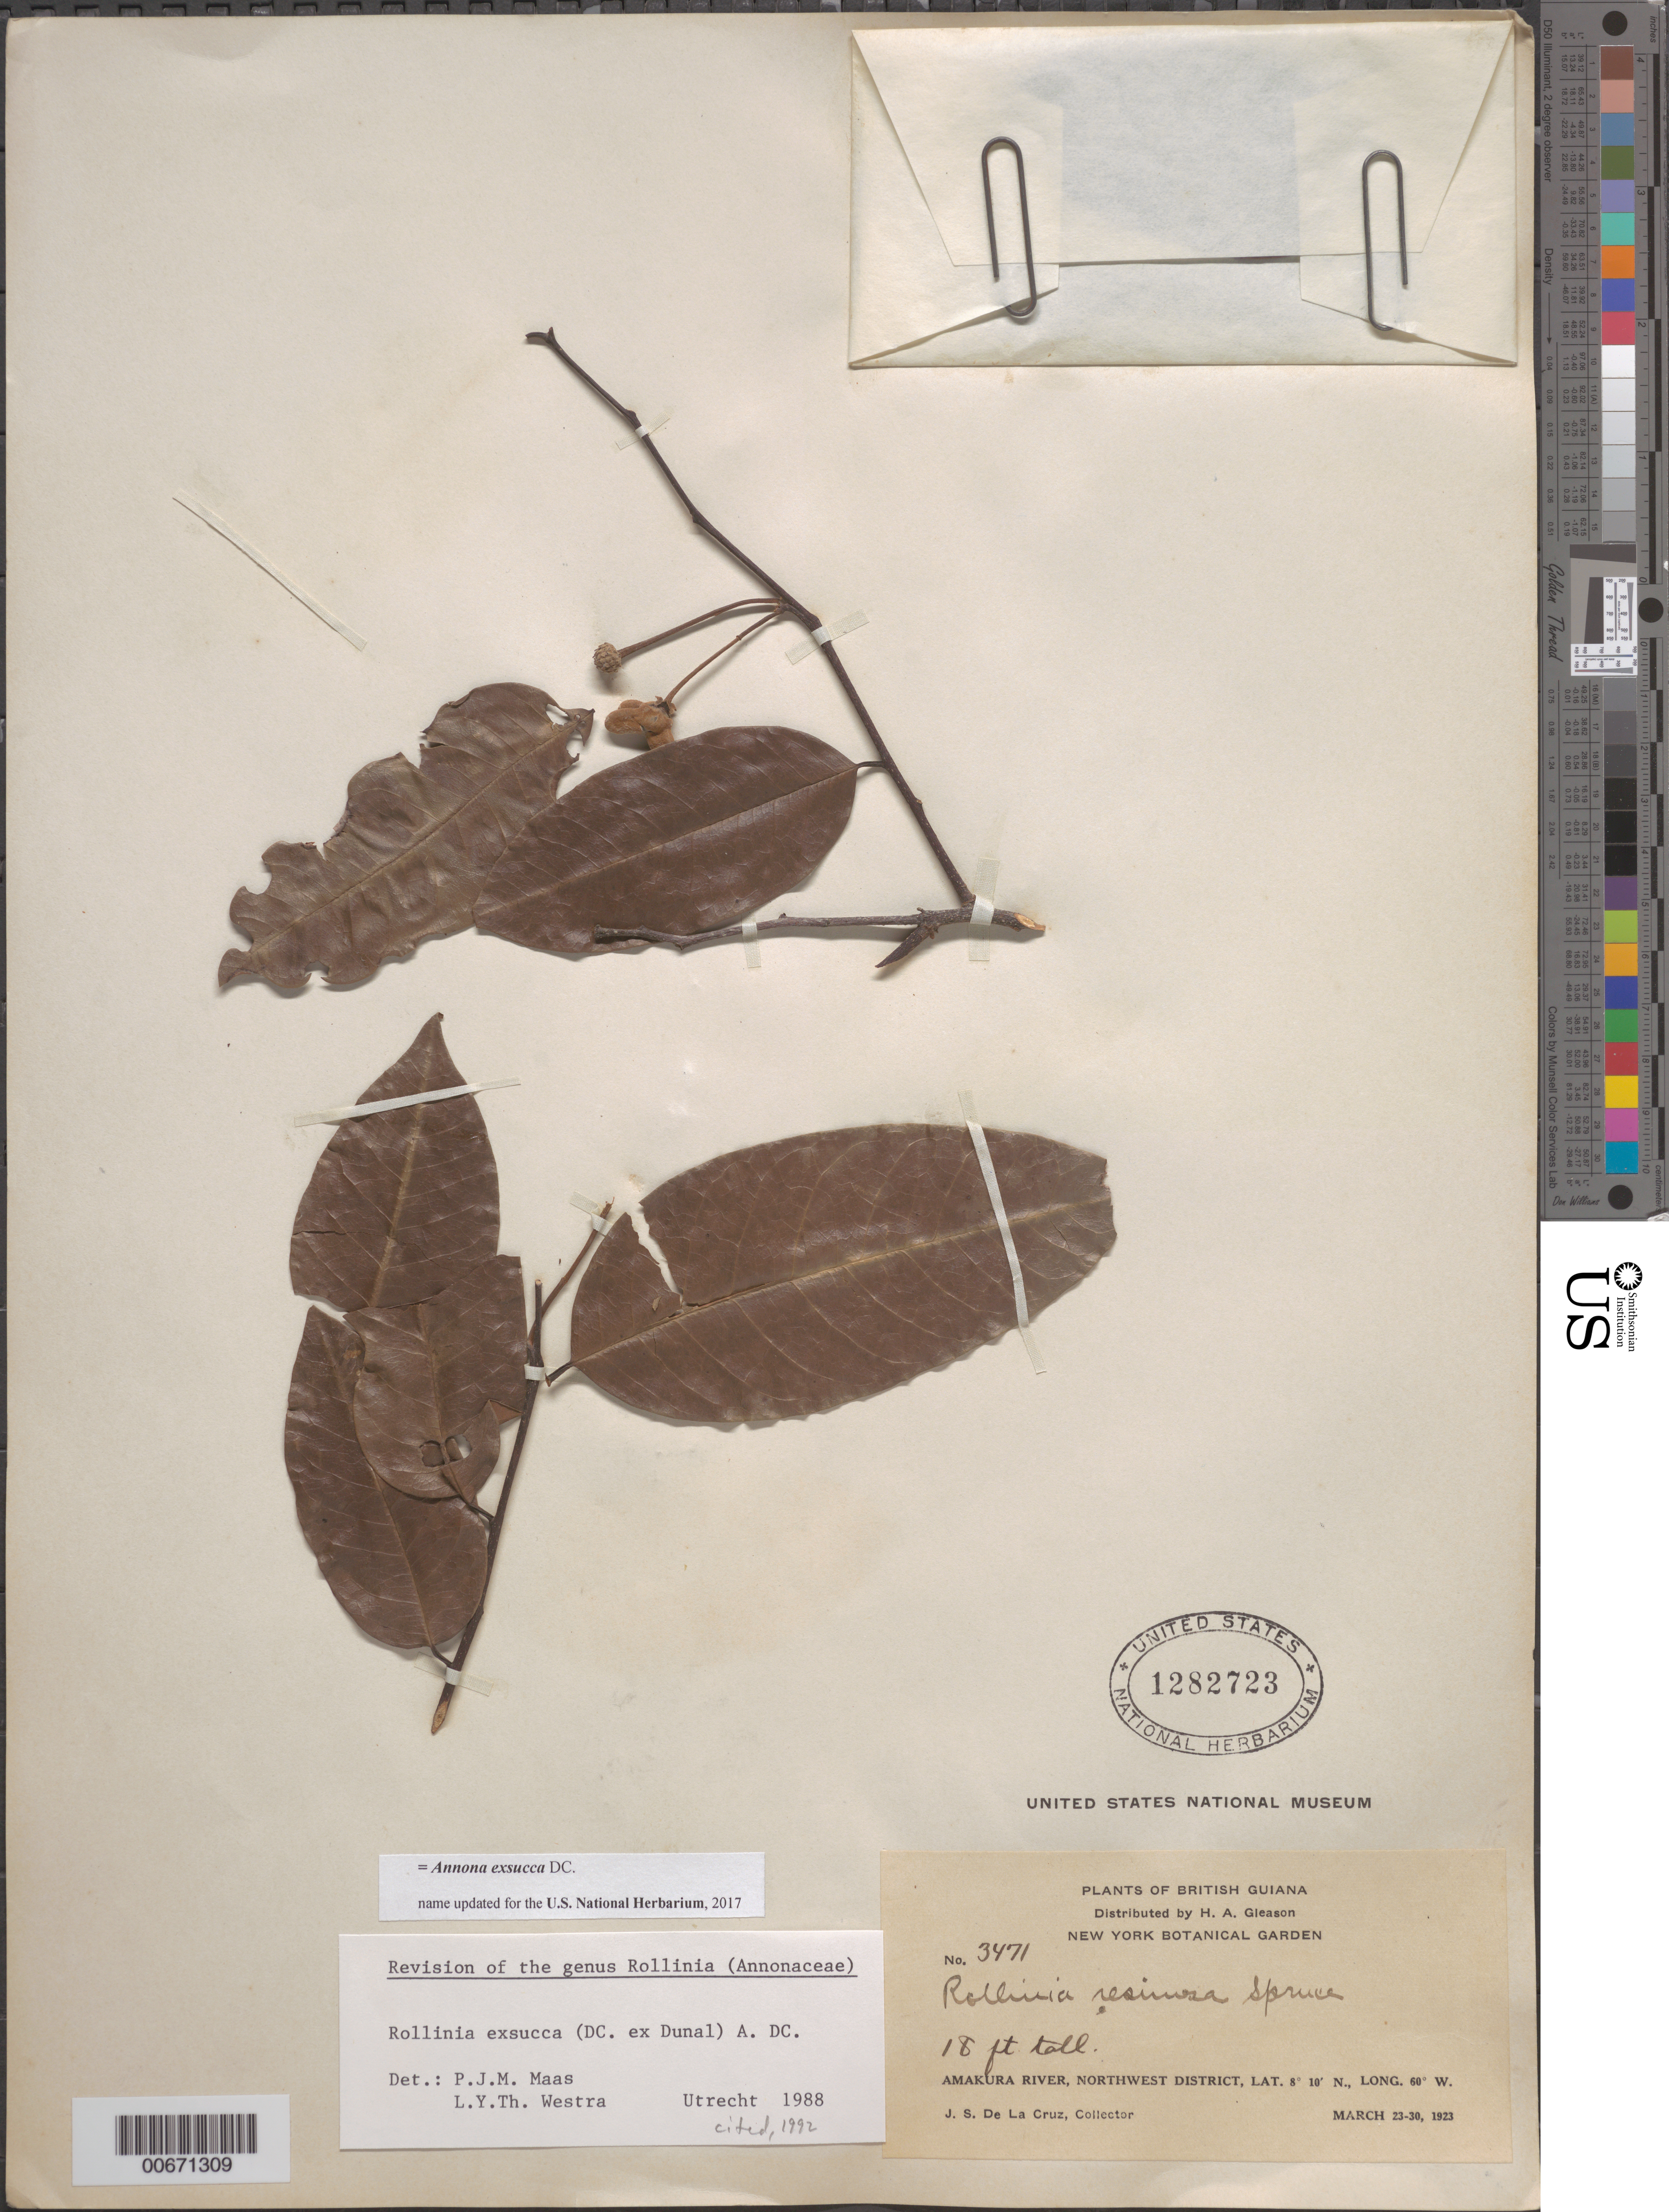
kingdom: Plantae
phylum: Tracheophyta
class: Magnoliopsida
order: Magnoliales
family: Annonaceae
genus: Annona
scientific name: Annona exsucca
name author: DC. ex Dunal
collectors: J. S. de la Cruz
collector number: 3471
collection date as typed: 23-Mar-23 to 30-Mar-23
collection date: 1923-03-23/1923-03-30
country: Guyana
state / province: Barima-Waini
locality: Amakura R., NW District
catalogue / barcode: US 1282723